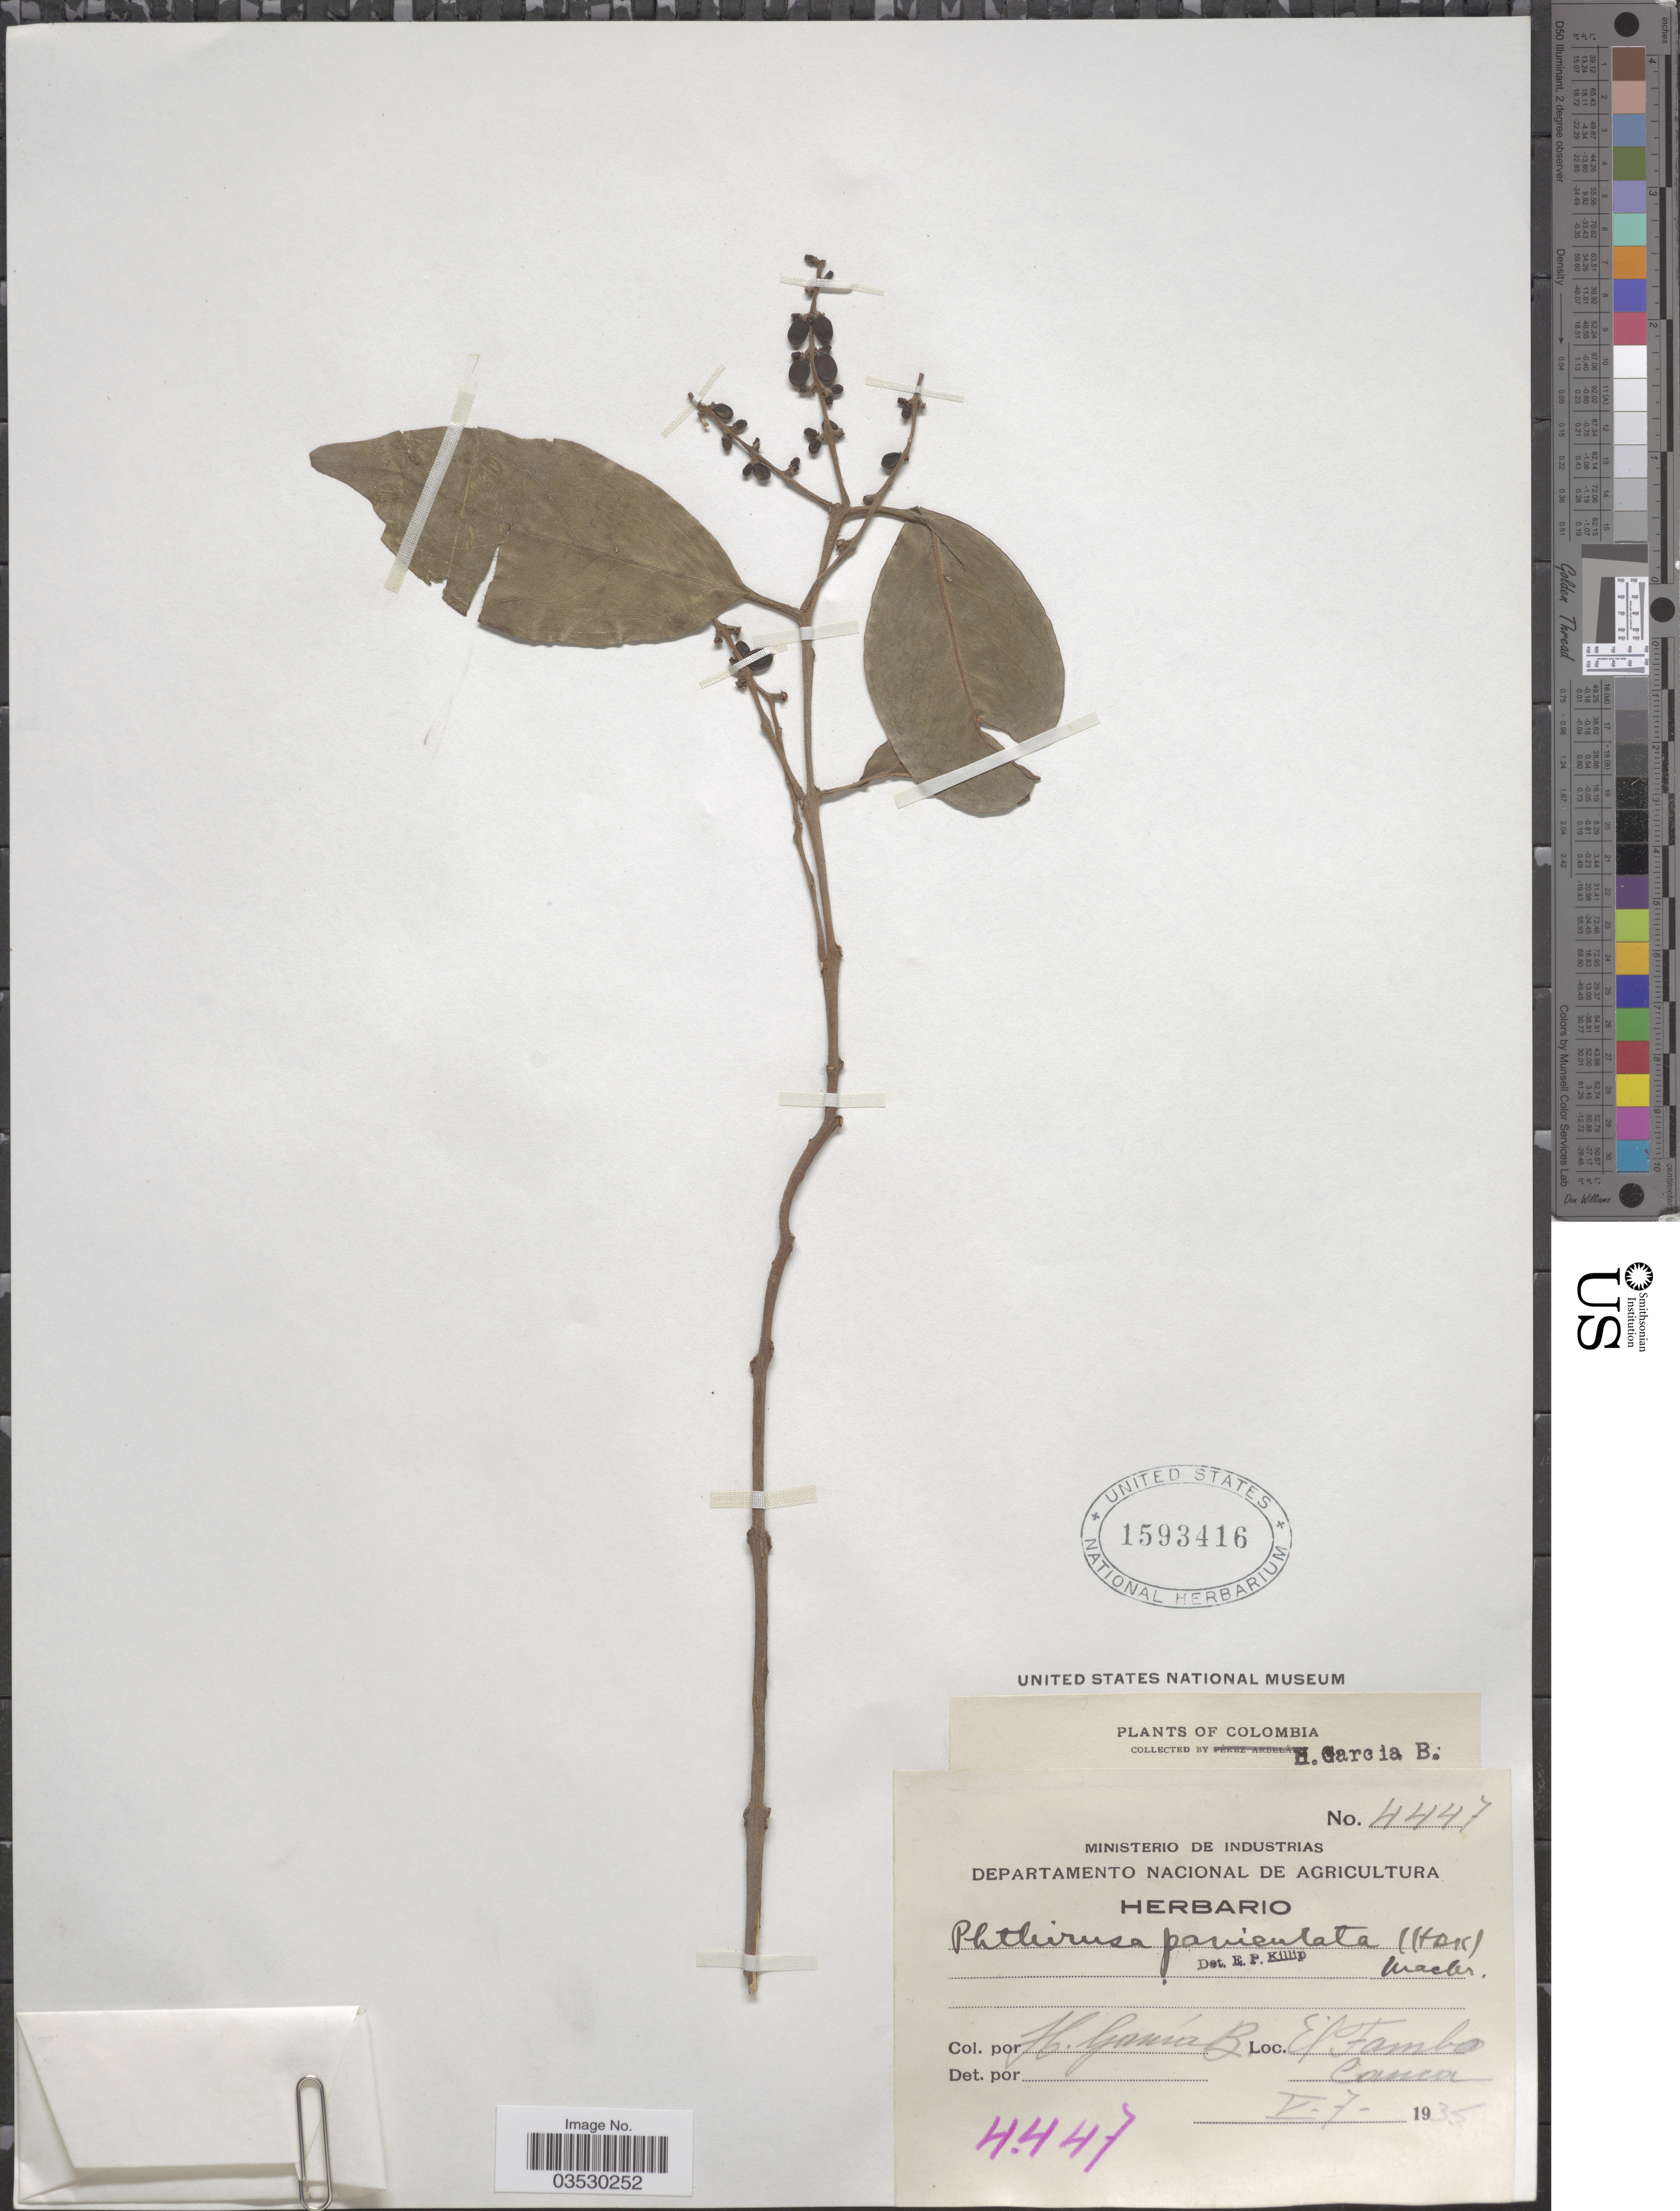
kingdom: Plantae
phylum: Tracheophyta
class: Magnoliopsida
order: Santalales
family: Loranthaceae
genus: Struthanthus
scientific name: Struthanthus aduncus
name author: (G. Mey.) G. Don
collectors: H. García B.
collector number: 4447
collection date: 1935-05-07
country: Colombia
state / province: Cauca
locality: El Fambo.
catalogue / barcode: US 1593416